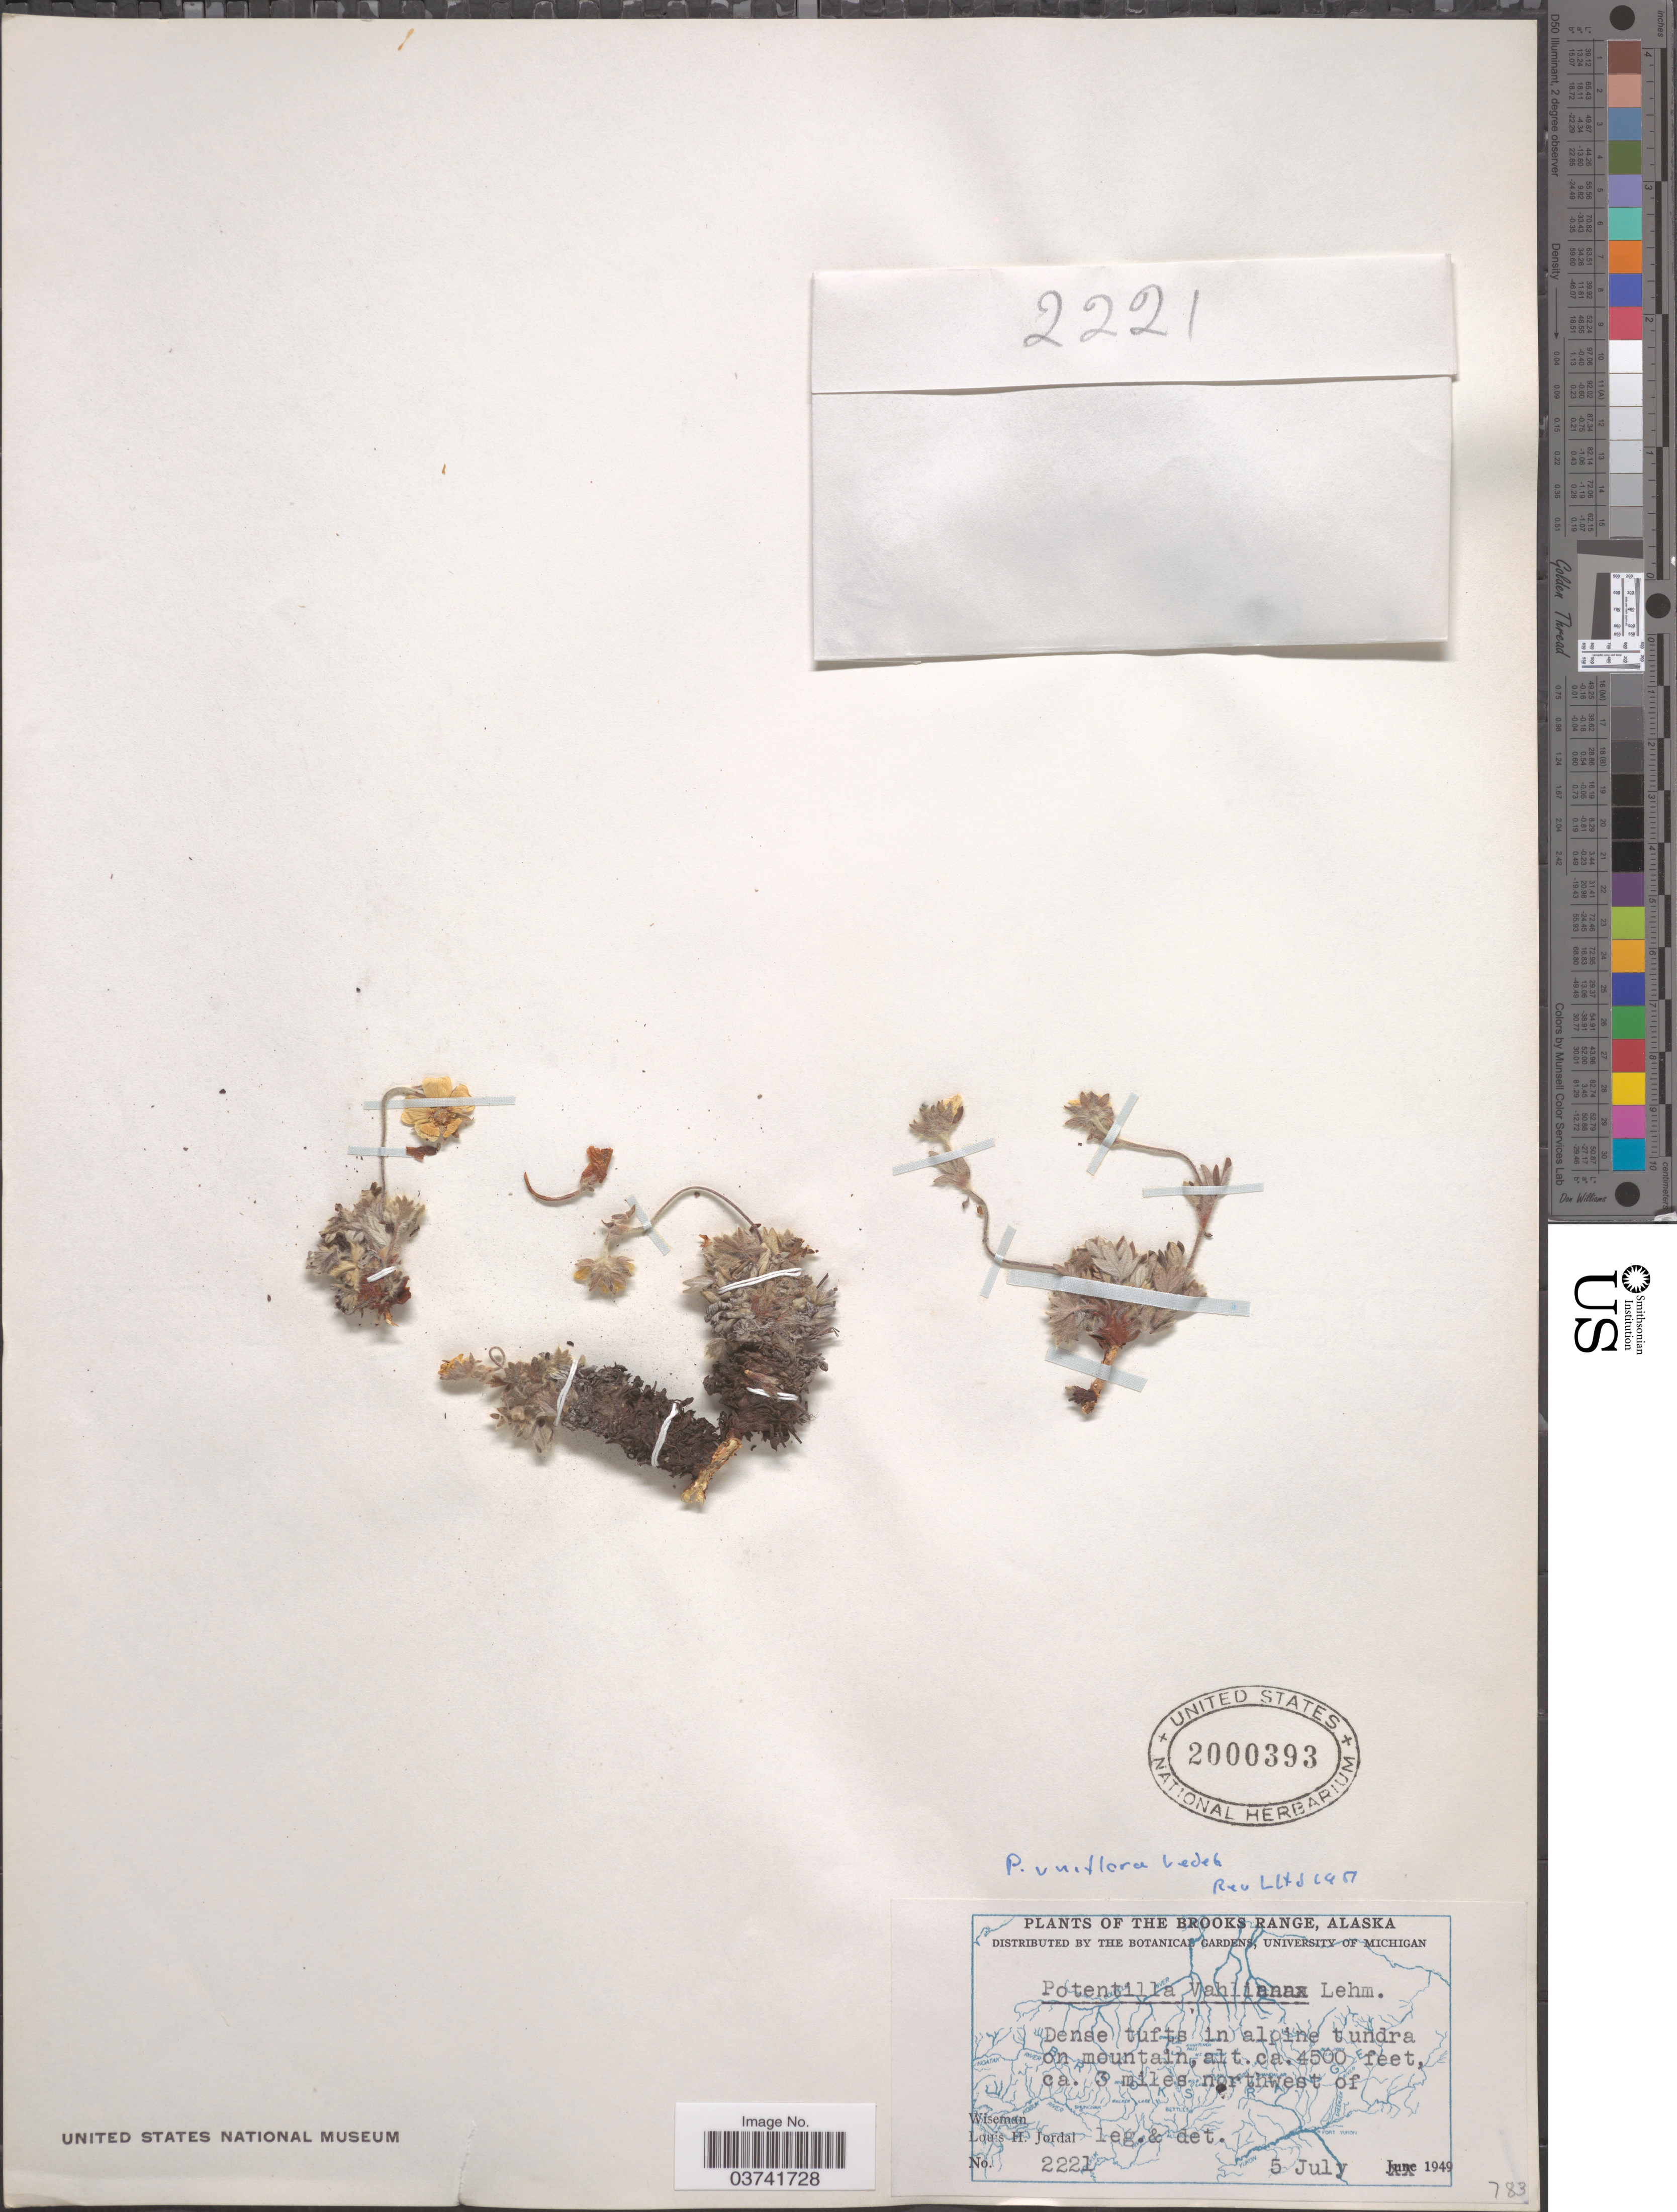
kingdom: Plantae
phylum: Tracheophyta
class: Magnoliopsida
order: Rosales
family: Rosaceae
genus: Potentilla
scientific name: Potentilla uniflora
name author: Ledeb.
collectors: L. Jordal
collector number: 2221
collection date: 1949-07-05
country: United States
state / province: Alaska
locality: The Brooks Range. Ca. 3 miles northwest of Wiseman.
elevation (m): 1372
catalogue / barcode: US 2000393